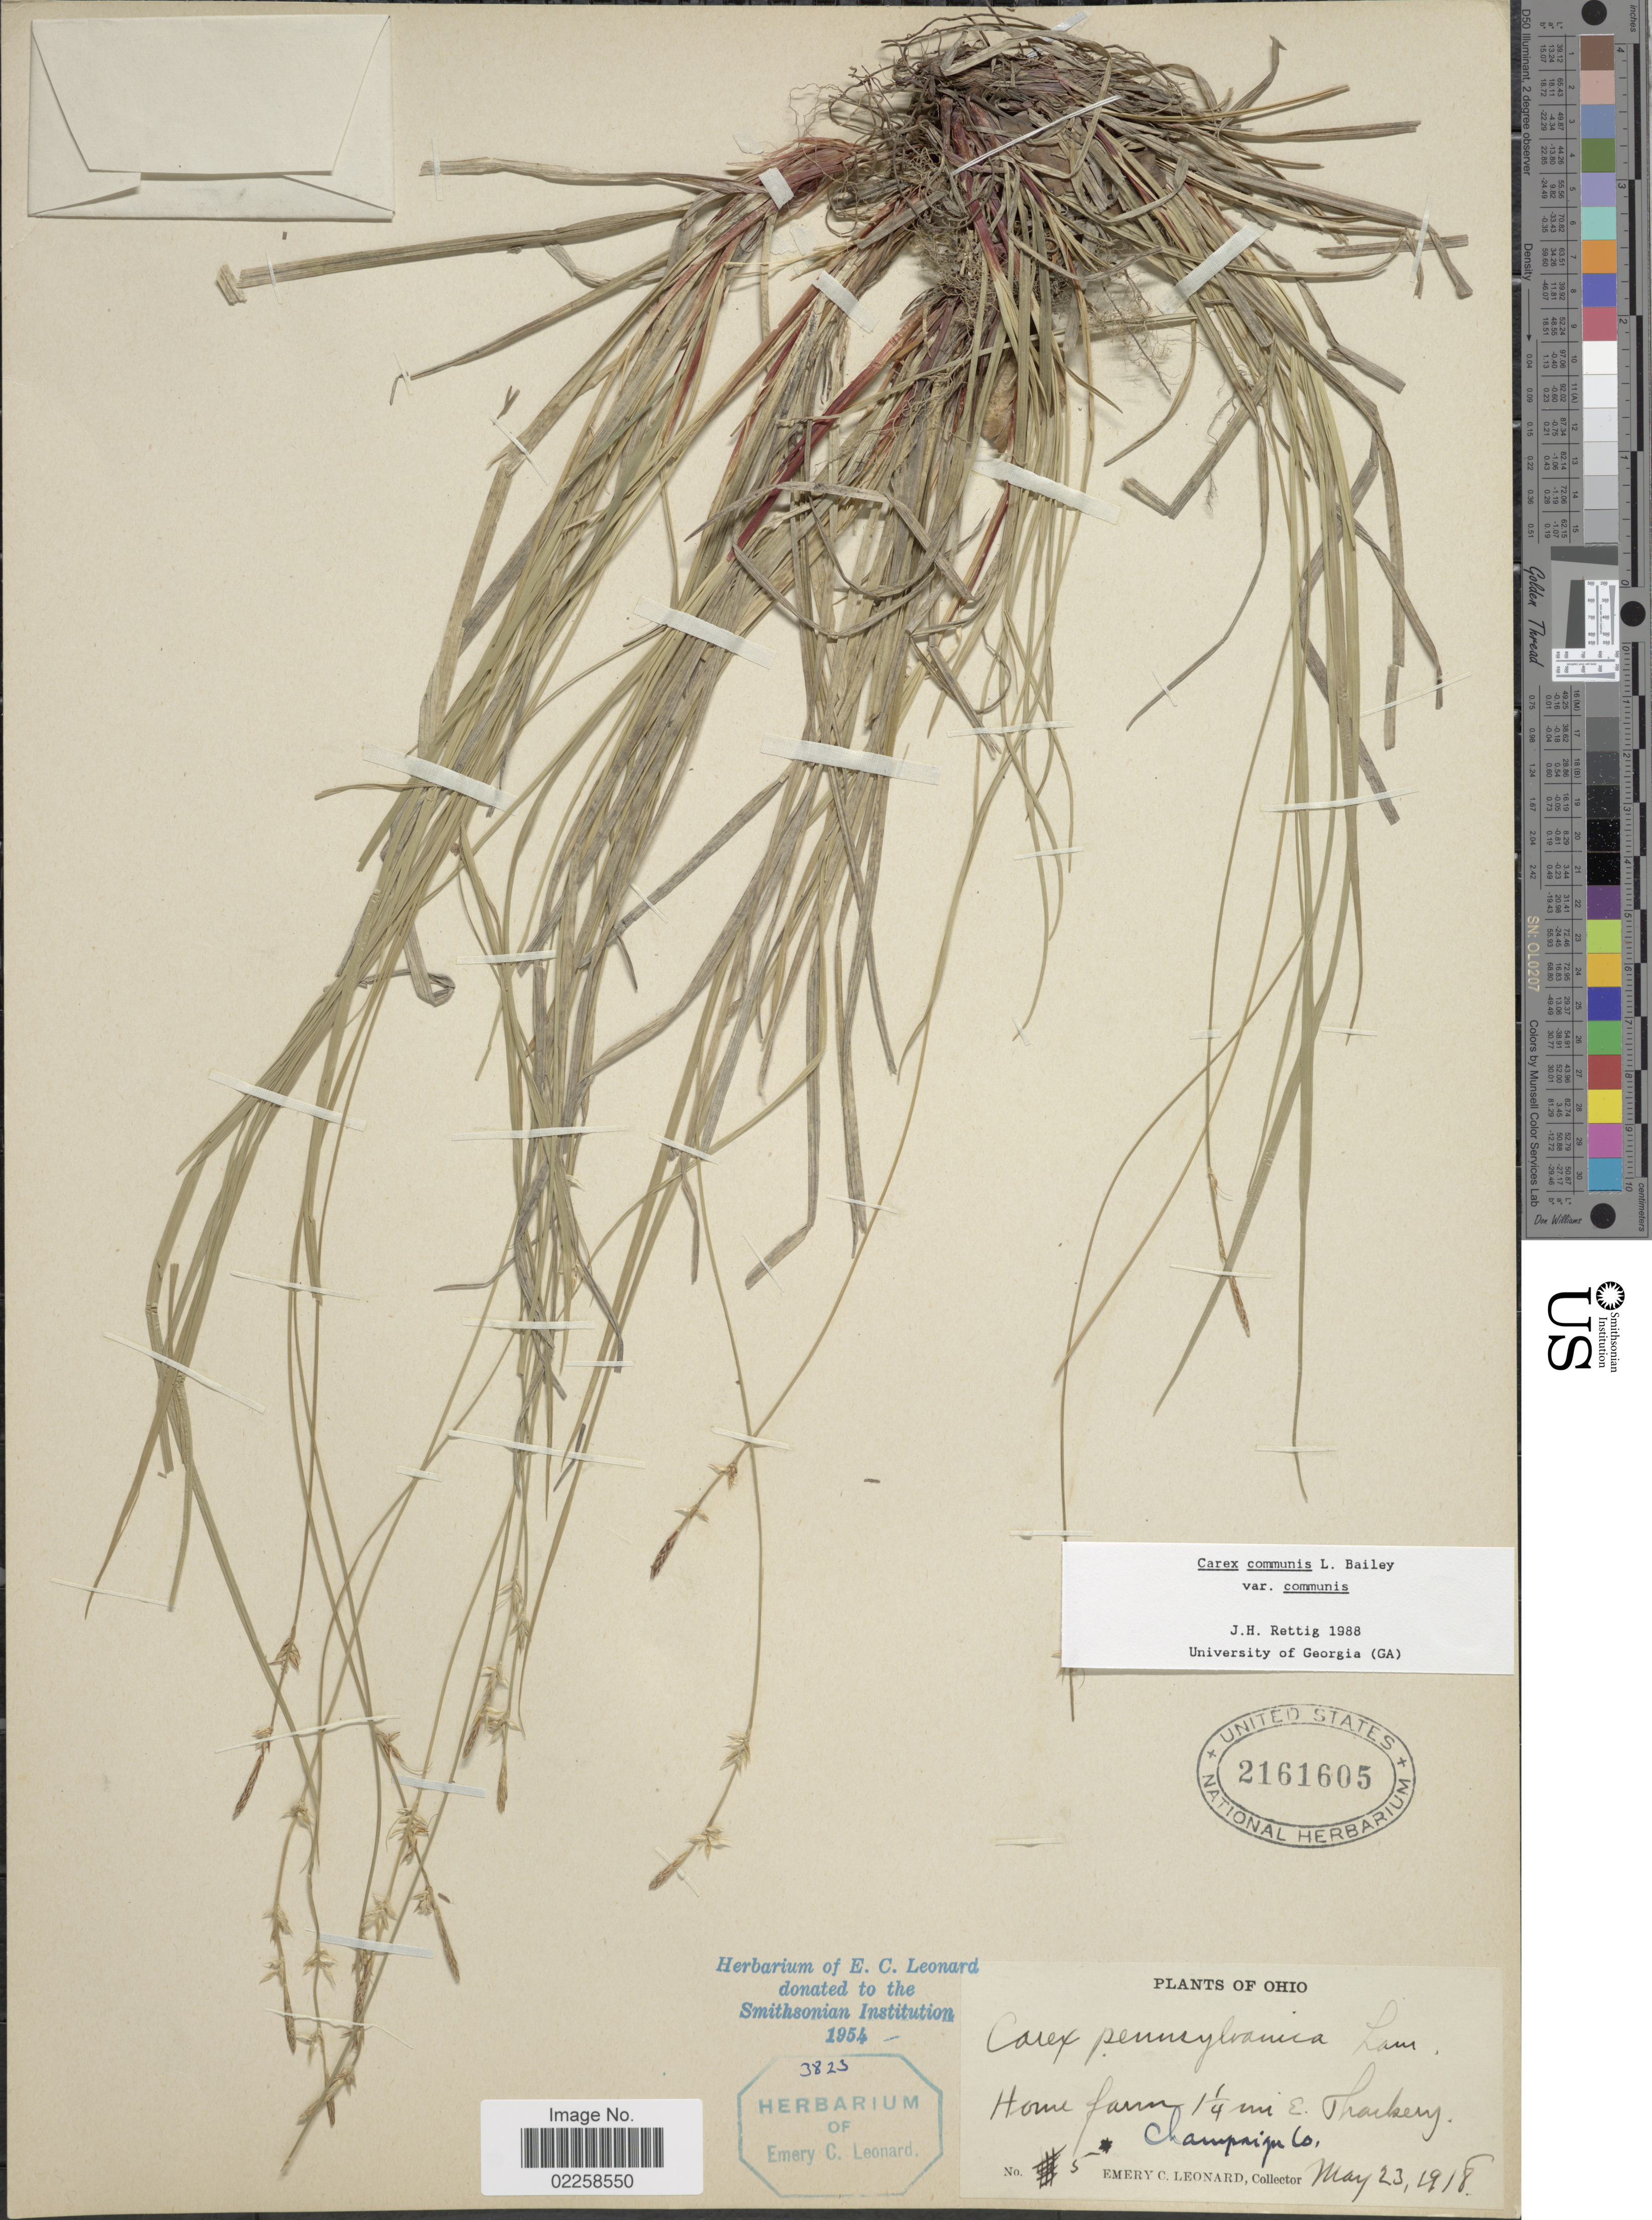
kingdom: Plantae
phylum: Tracheophyta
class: Liliopsida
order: Poales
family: Cyperaceae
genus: Carex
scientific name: Carex communis var. communis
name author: L.H. Bailey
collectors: E. C. Leonard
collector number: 5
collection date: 1918-05-23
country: United States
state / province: Ohio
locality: Home farm 1¼ mi E. Thackery, Champaign Co.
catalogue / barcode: US 2161605